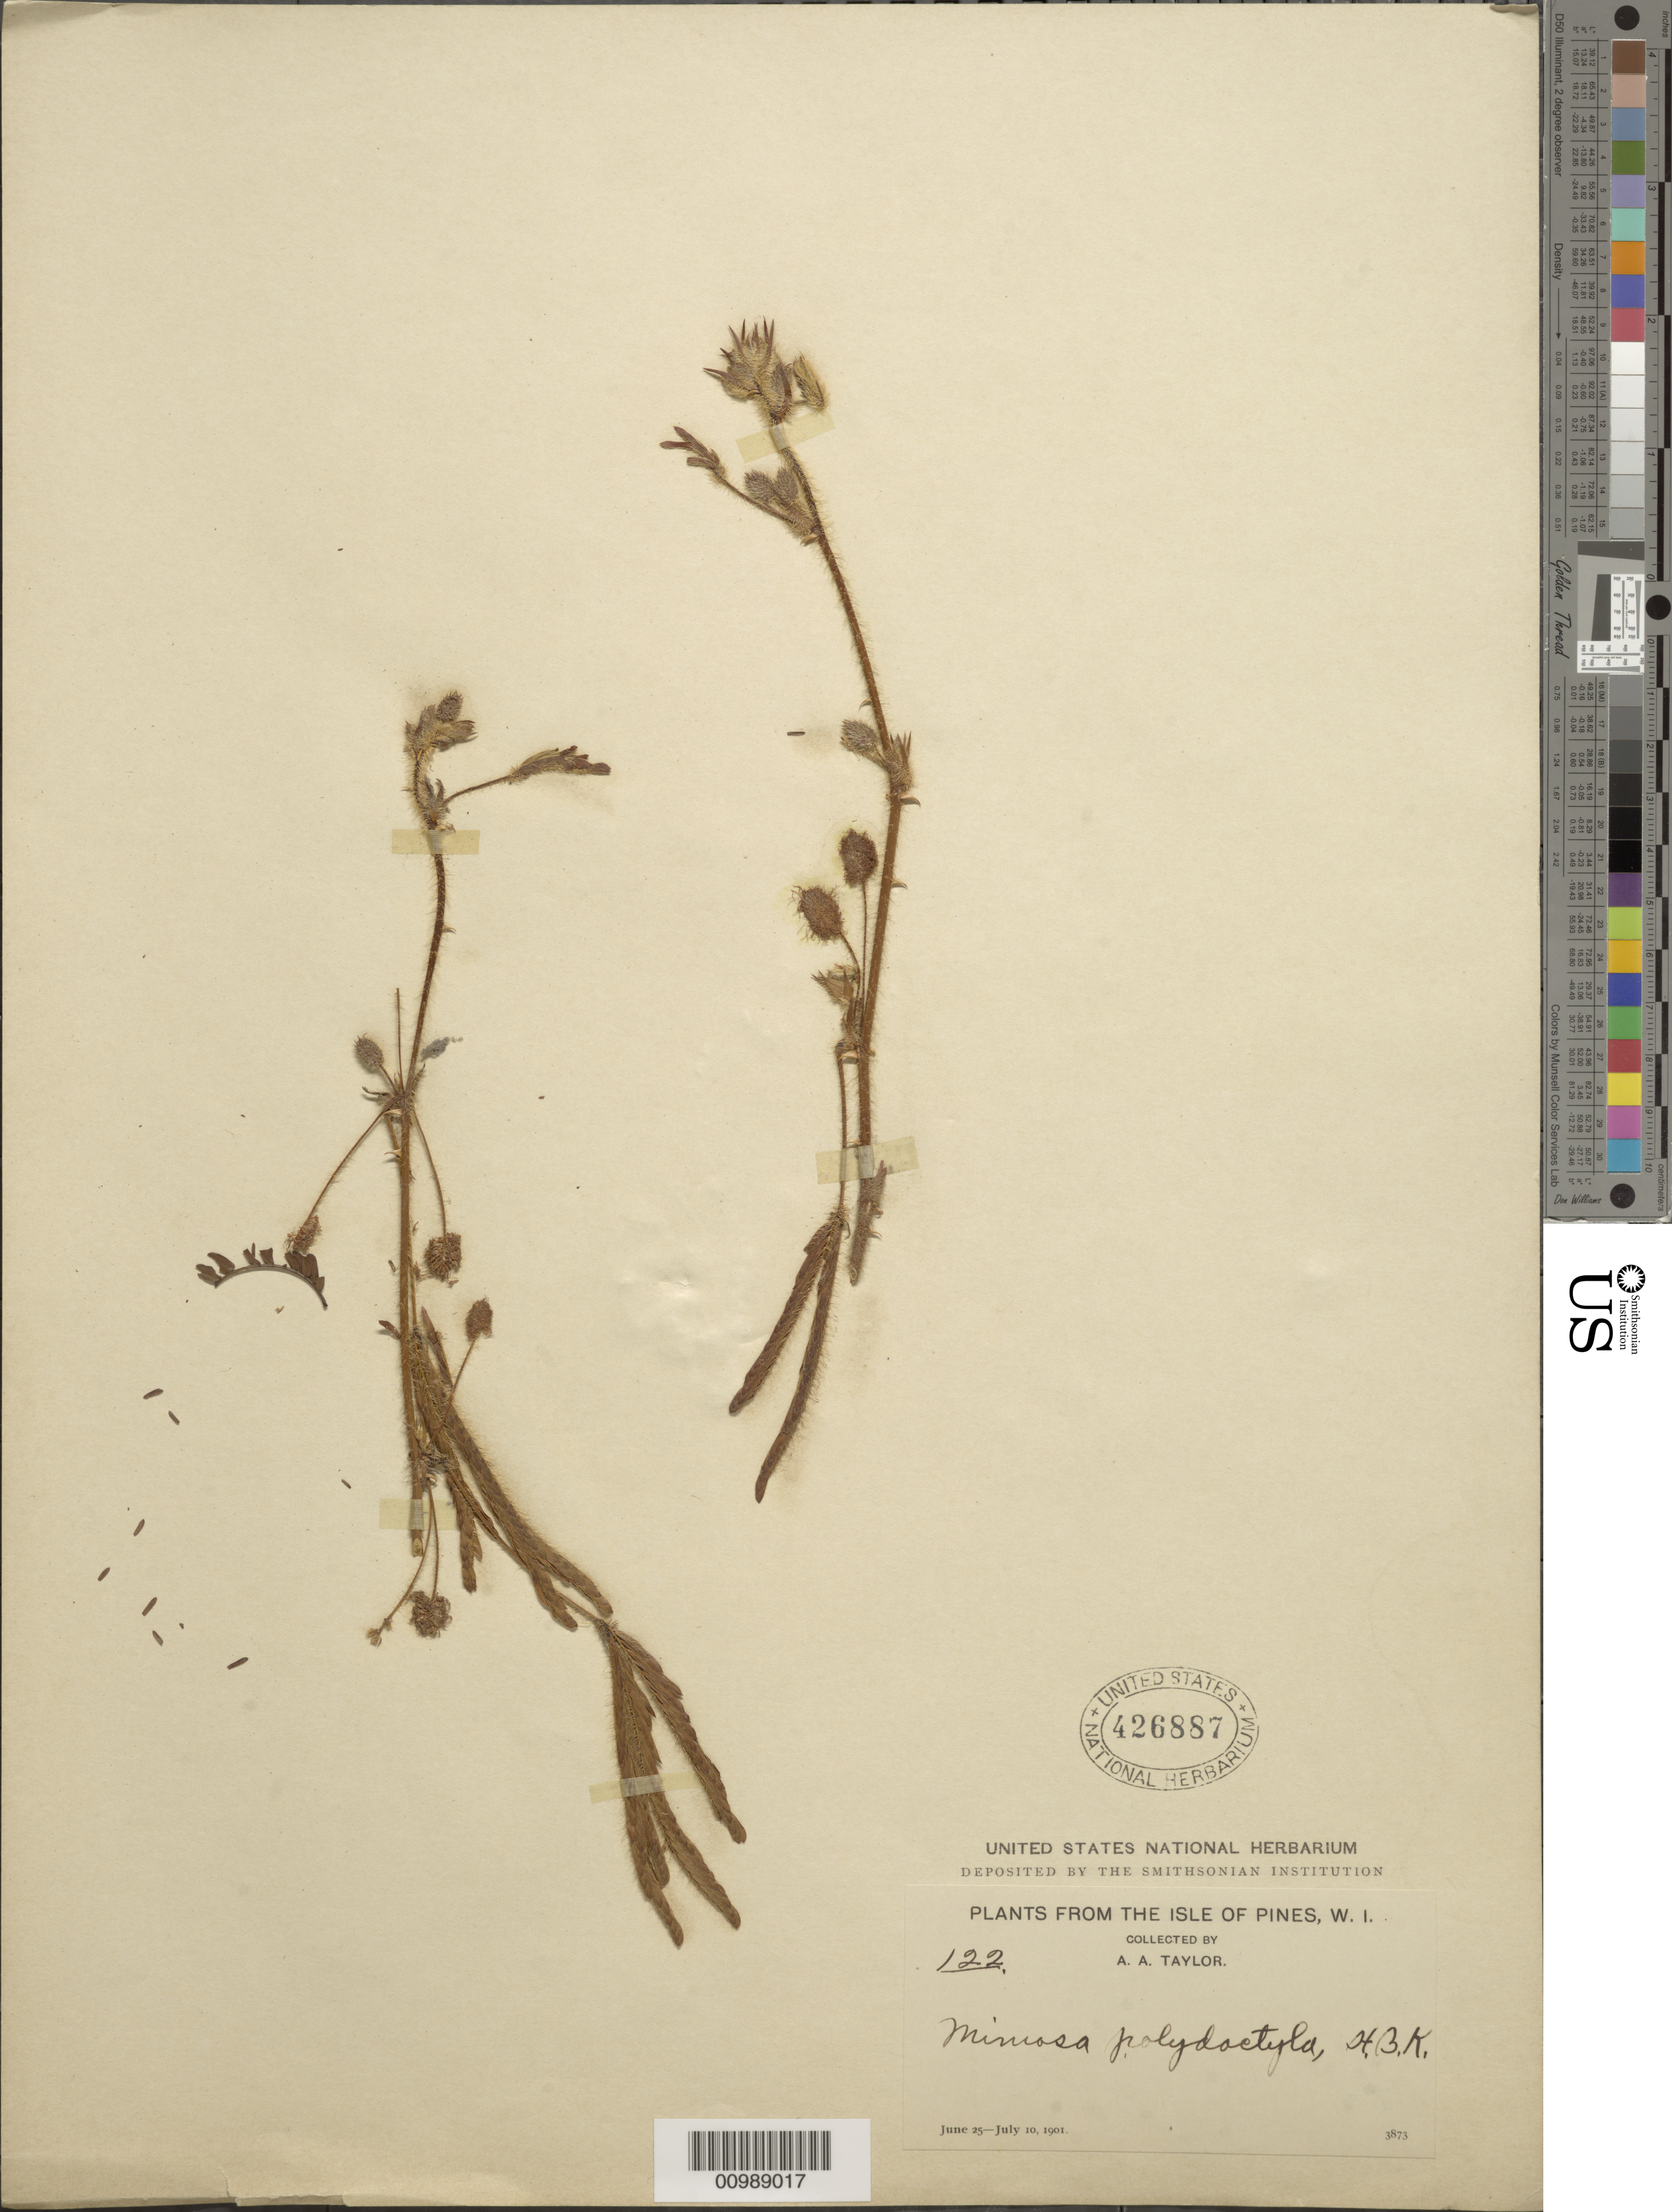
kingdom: Plantae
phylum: Tracheophyta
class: Magnoliopsida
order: Fabales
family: Fabaceae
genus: Mimosa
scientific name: Mimosa polydactyla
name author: Humb. & Bonpl. ex Willd.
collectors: A. A. Taylor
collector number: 122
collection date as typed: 25 Jun 1901 to 10 Jul 1901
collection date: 1901-06-25/1901-07-10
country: Cuba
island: Isla de la Juventud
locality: Isle of Pines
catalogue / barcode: US 426887